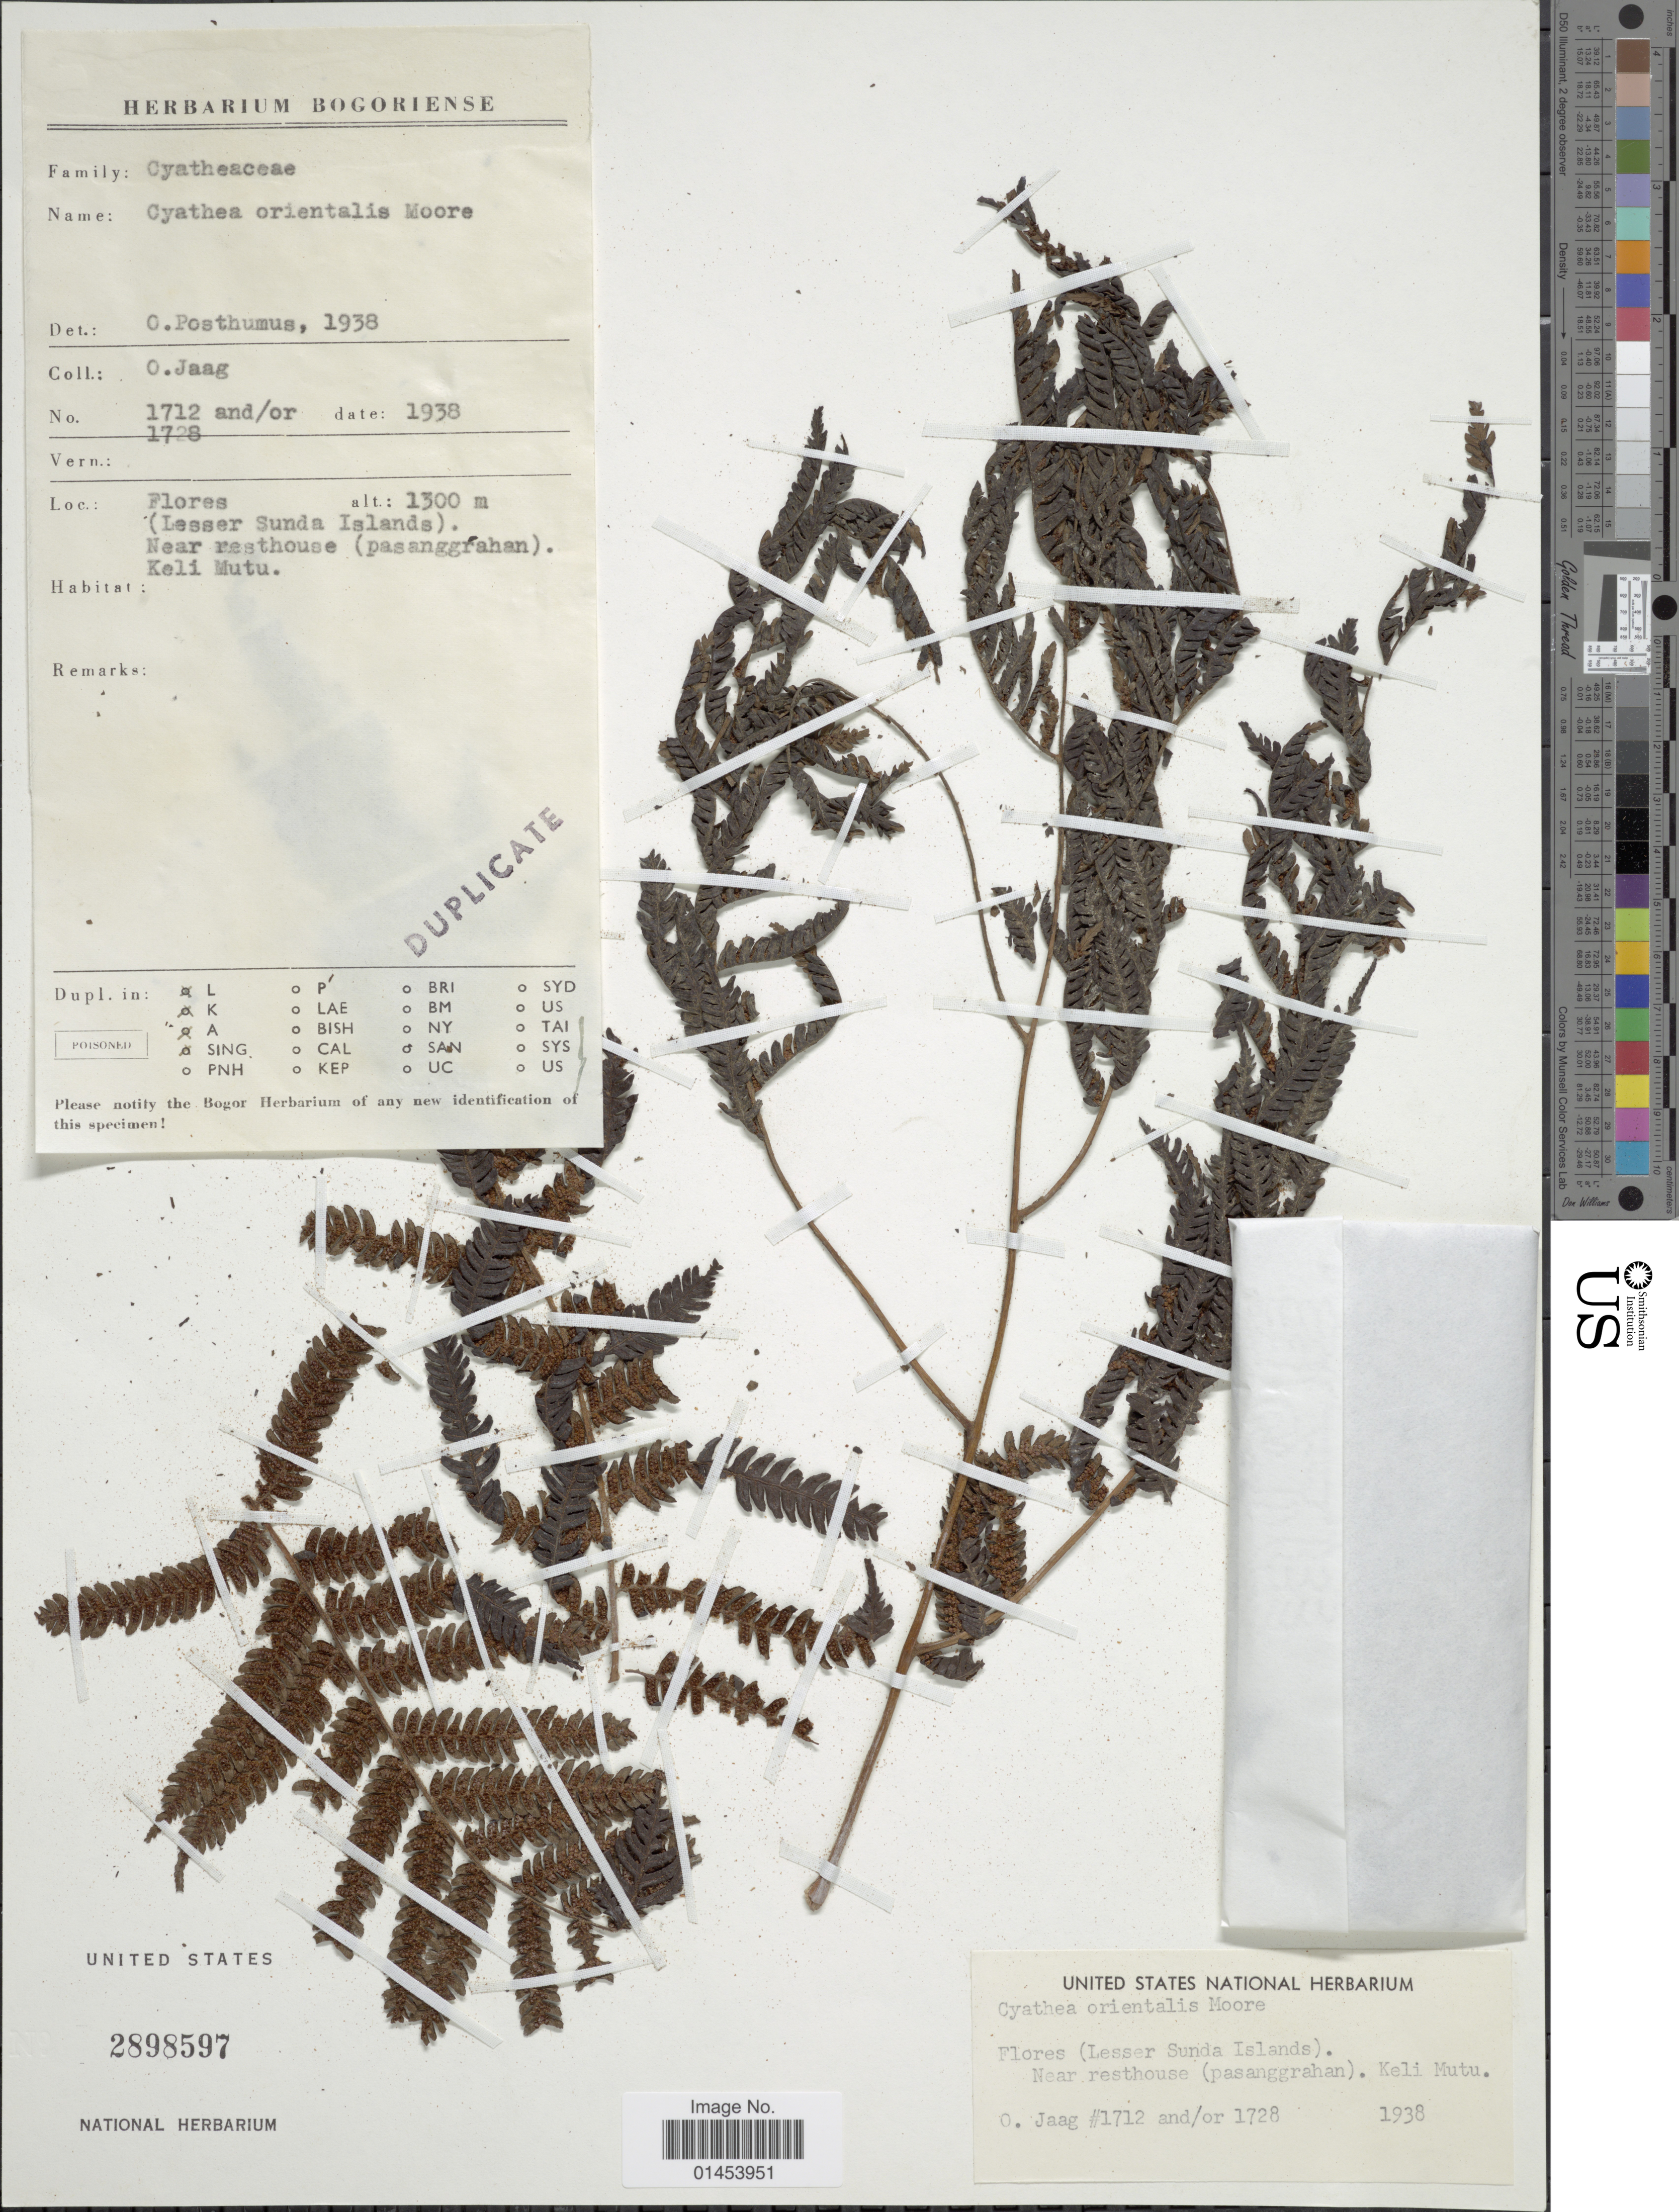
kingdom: Plantae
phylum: Tracheophyta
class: Polypodiopsida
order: Cyatheales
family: Cyatheaceae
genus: Cyathea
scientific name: Cyathea orientalis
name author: (Kunze) Moore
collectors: O. Jaag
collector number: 1712/1728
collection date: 1938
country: Indonesia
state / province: Nusa Tenggara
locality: Flores (Lesser Sunda Island). Near resthouse (pasanggrahan). Keli Mutu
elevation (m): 1300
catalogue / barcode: US 2898597